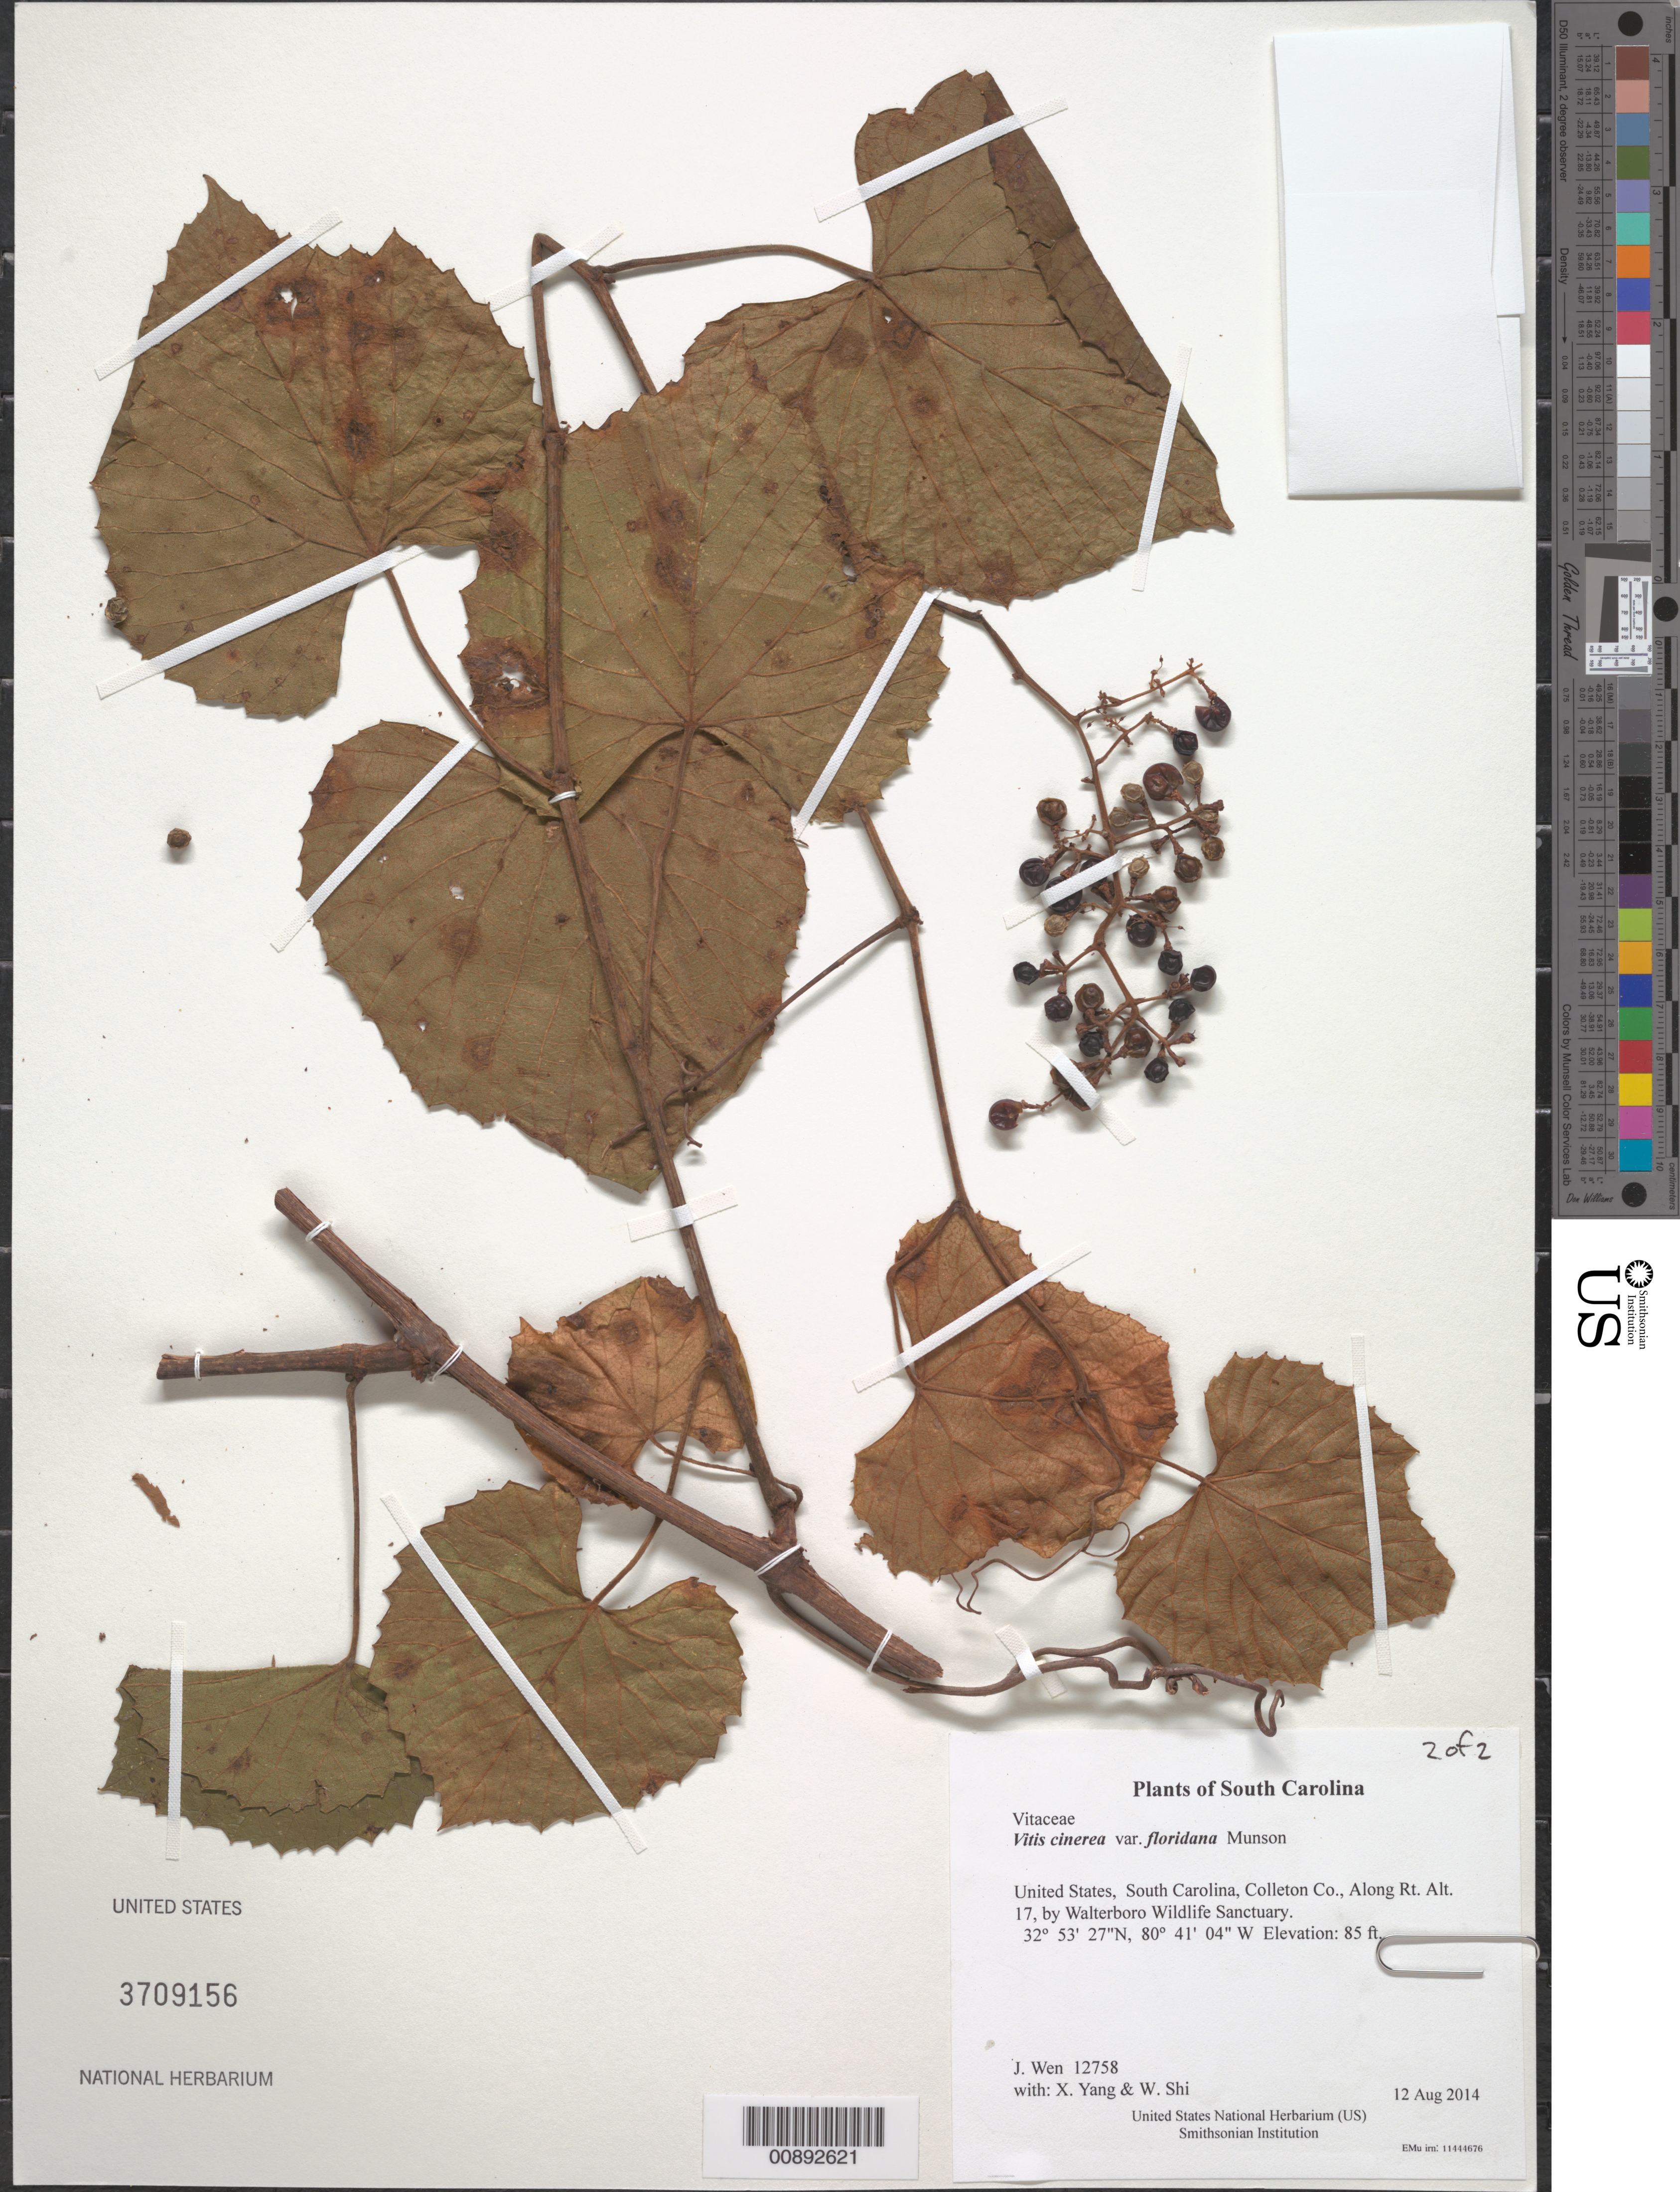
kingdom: Plantae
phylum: Tracheophyta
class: Magnoliopsida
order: Vitales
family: Vitaceae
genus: Vitis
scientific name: Vitis cinerea var. floridana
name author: Munson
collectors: J. Wen, X. Yang & W. Shi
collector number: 12758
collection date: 2014-08-12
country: United States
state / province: South Carolina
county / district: Colleton Co.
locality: Along Rt. Alt. 17, by Walterboro Wildlife Sanctuary.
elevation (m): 26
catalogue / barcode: US 3709156